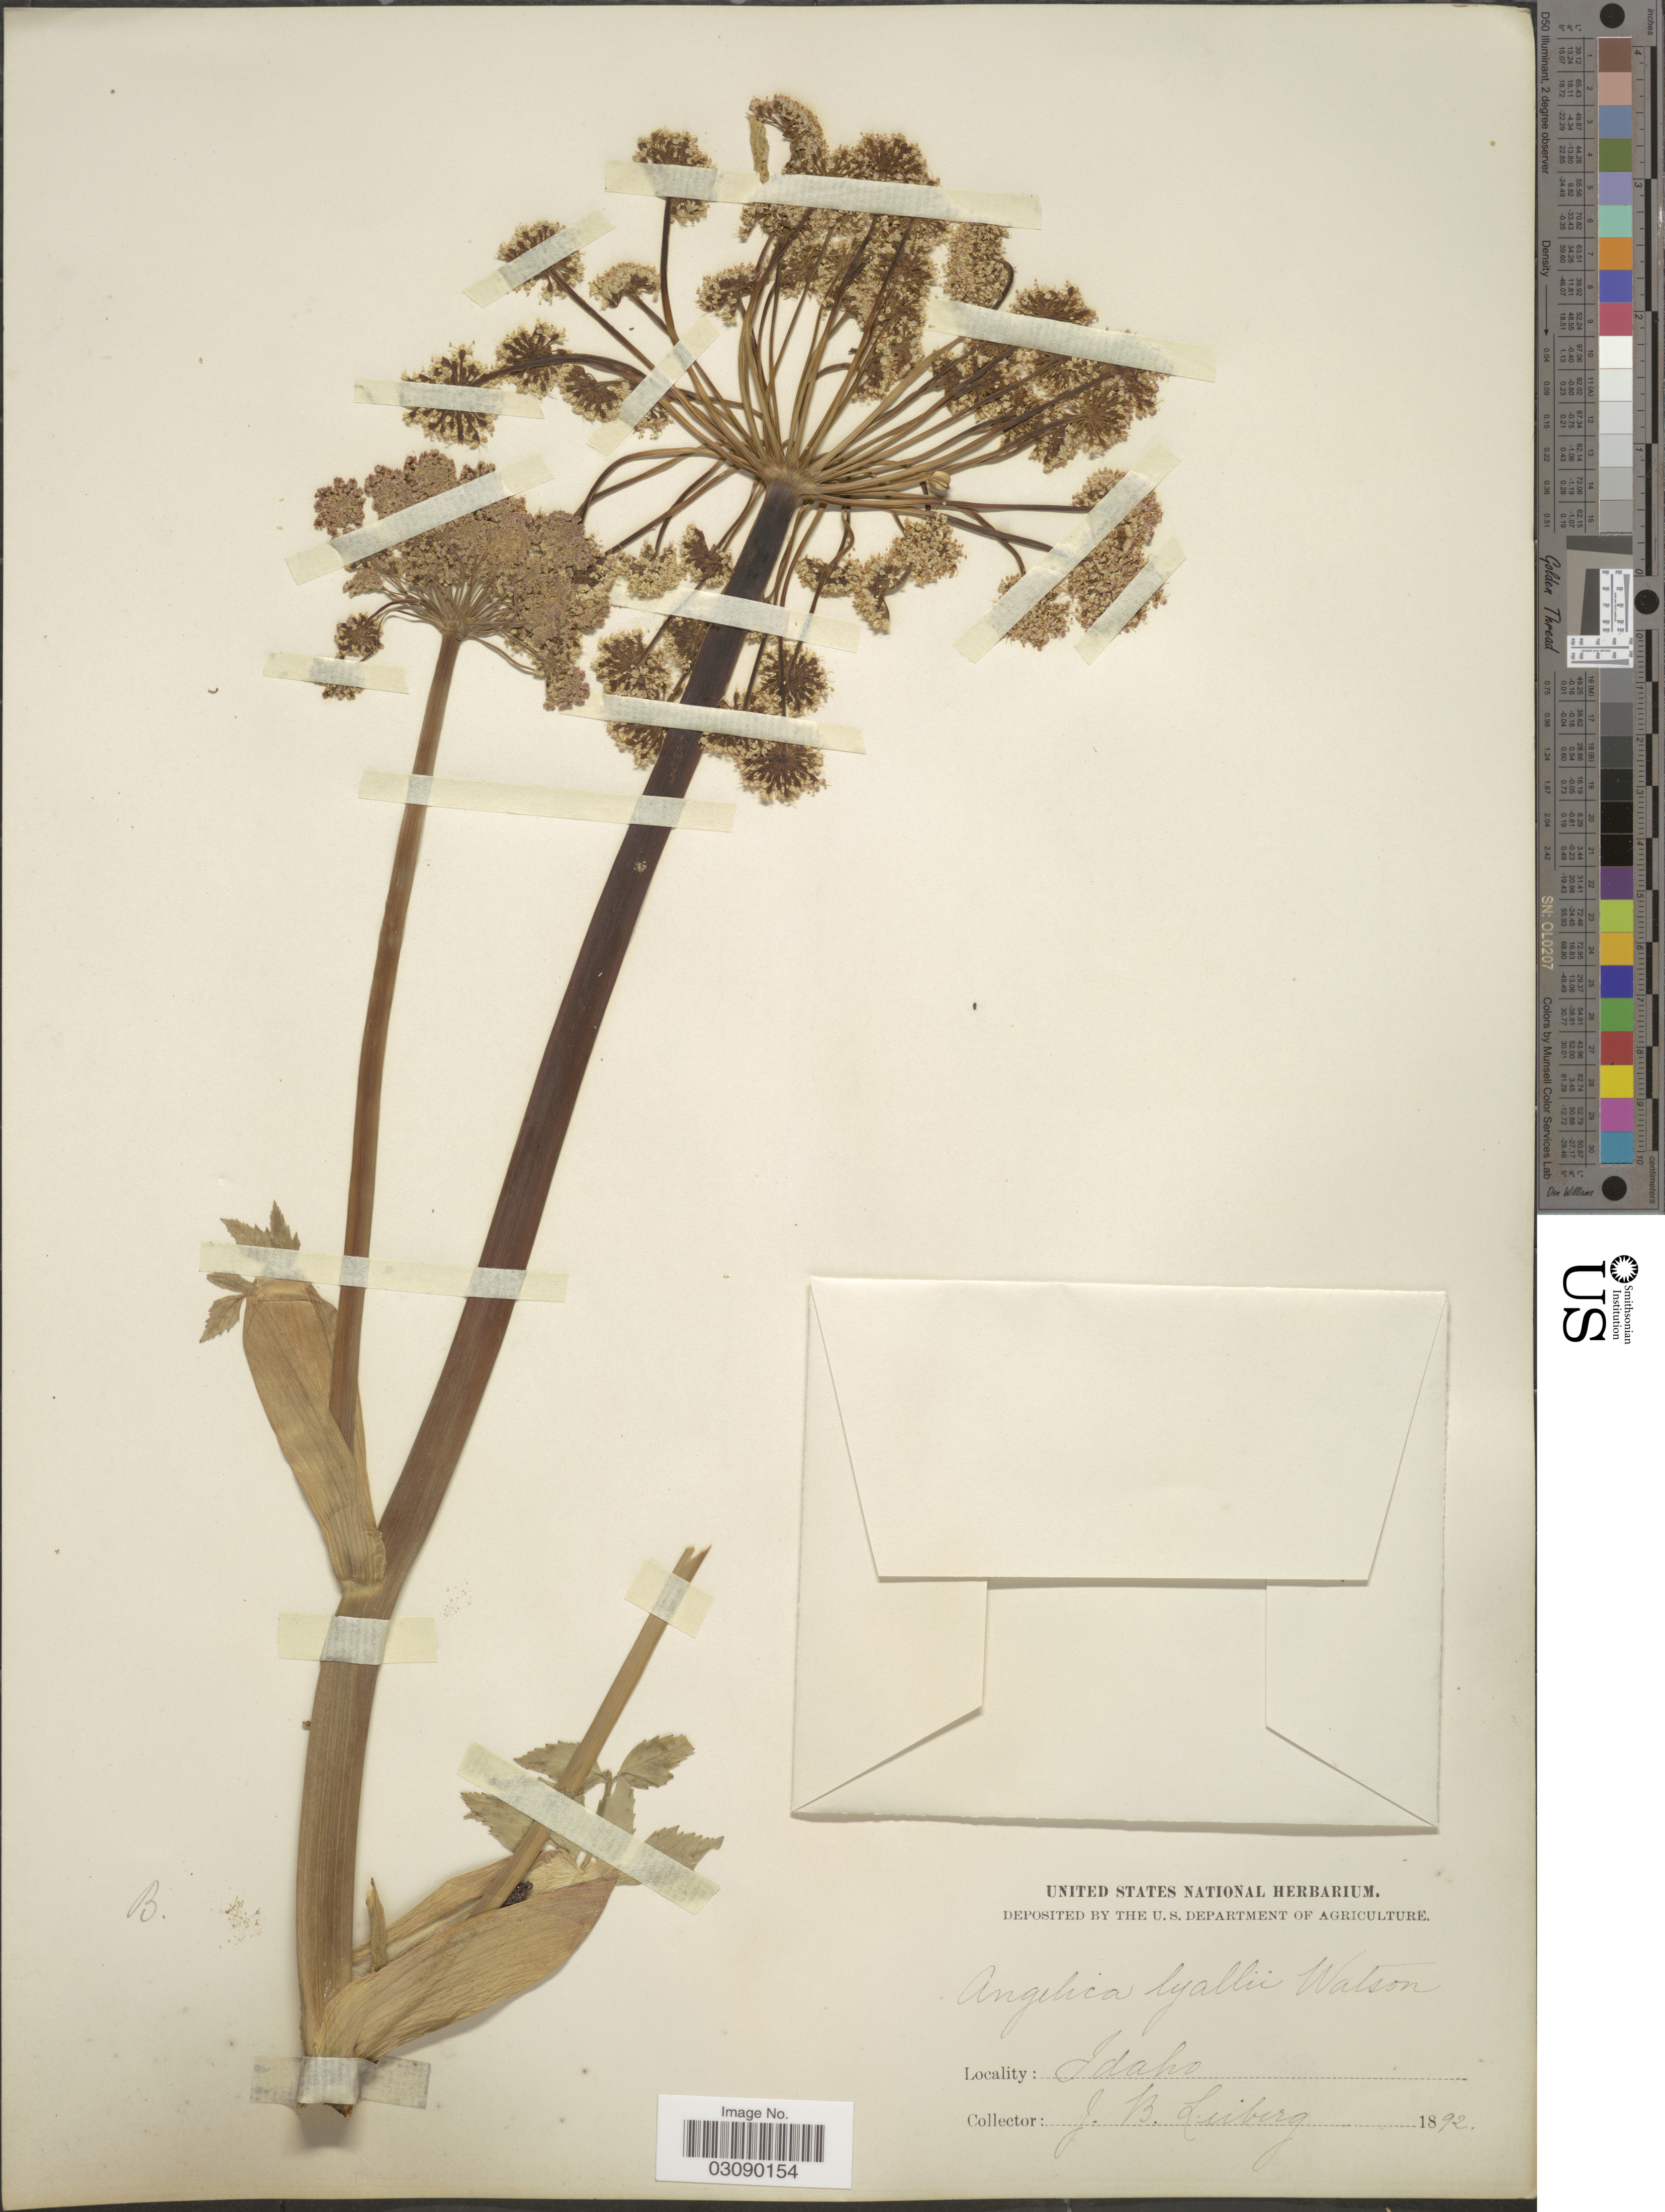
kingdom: Plantae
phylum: Tracheophyta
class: Magnoliopsida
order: Apiales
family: Apiaceae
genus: Angelica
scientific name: Angelica arguta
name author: Nutt.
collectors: J. B. Leiberg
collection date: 1892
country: United States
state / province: Idaho